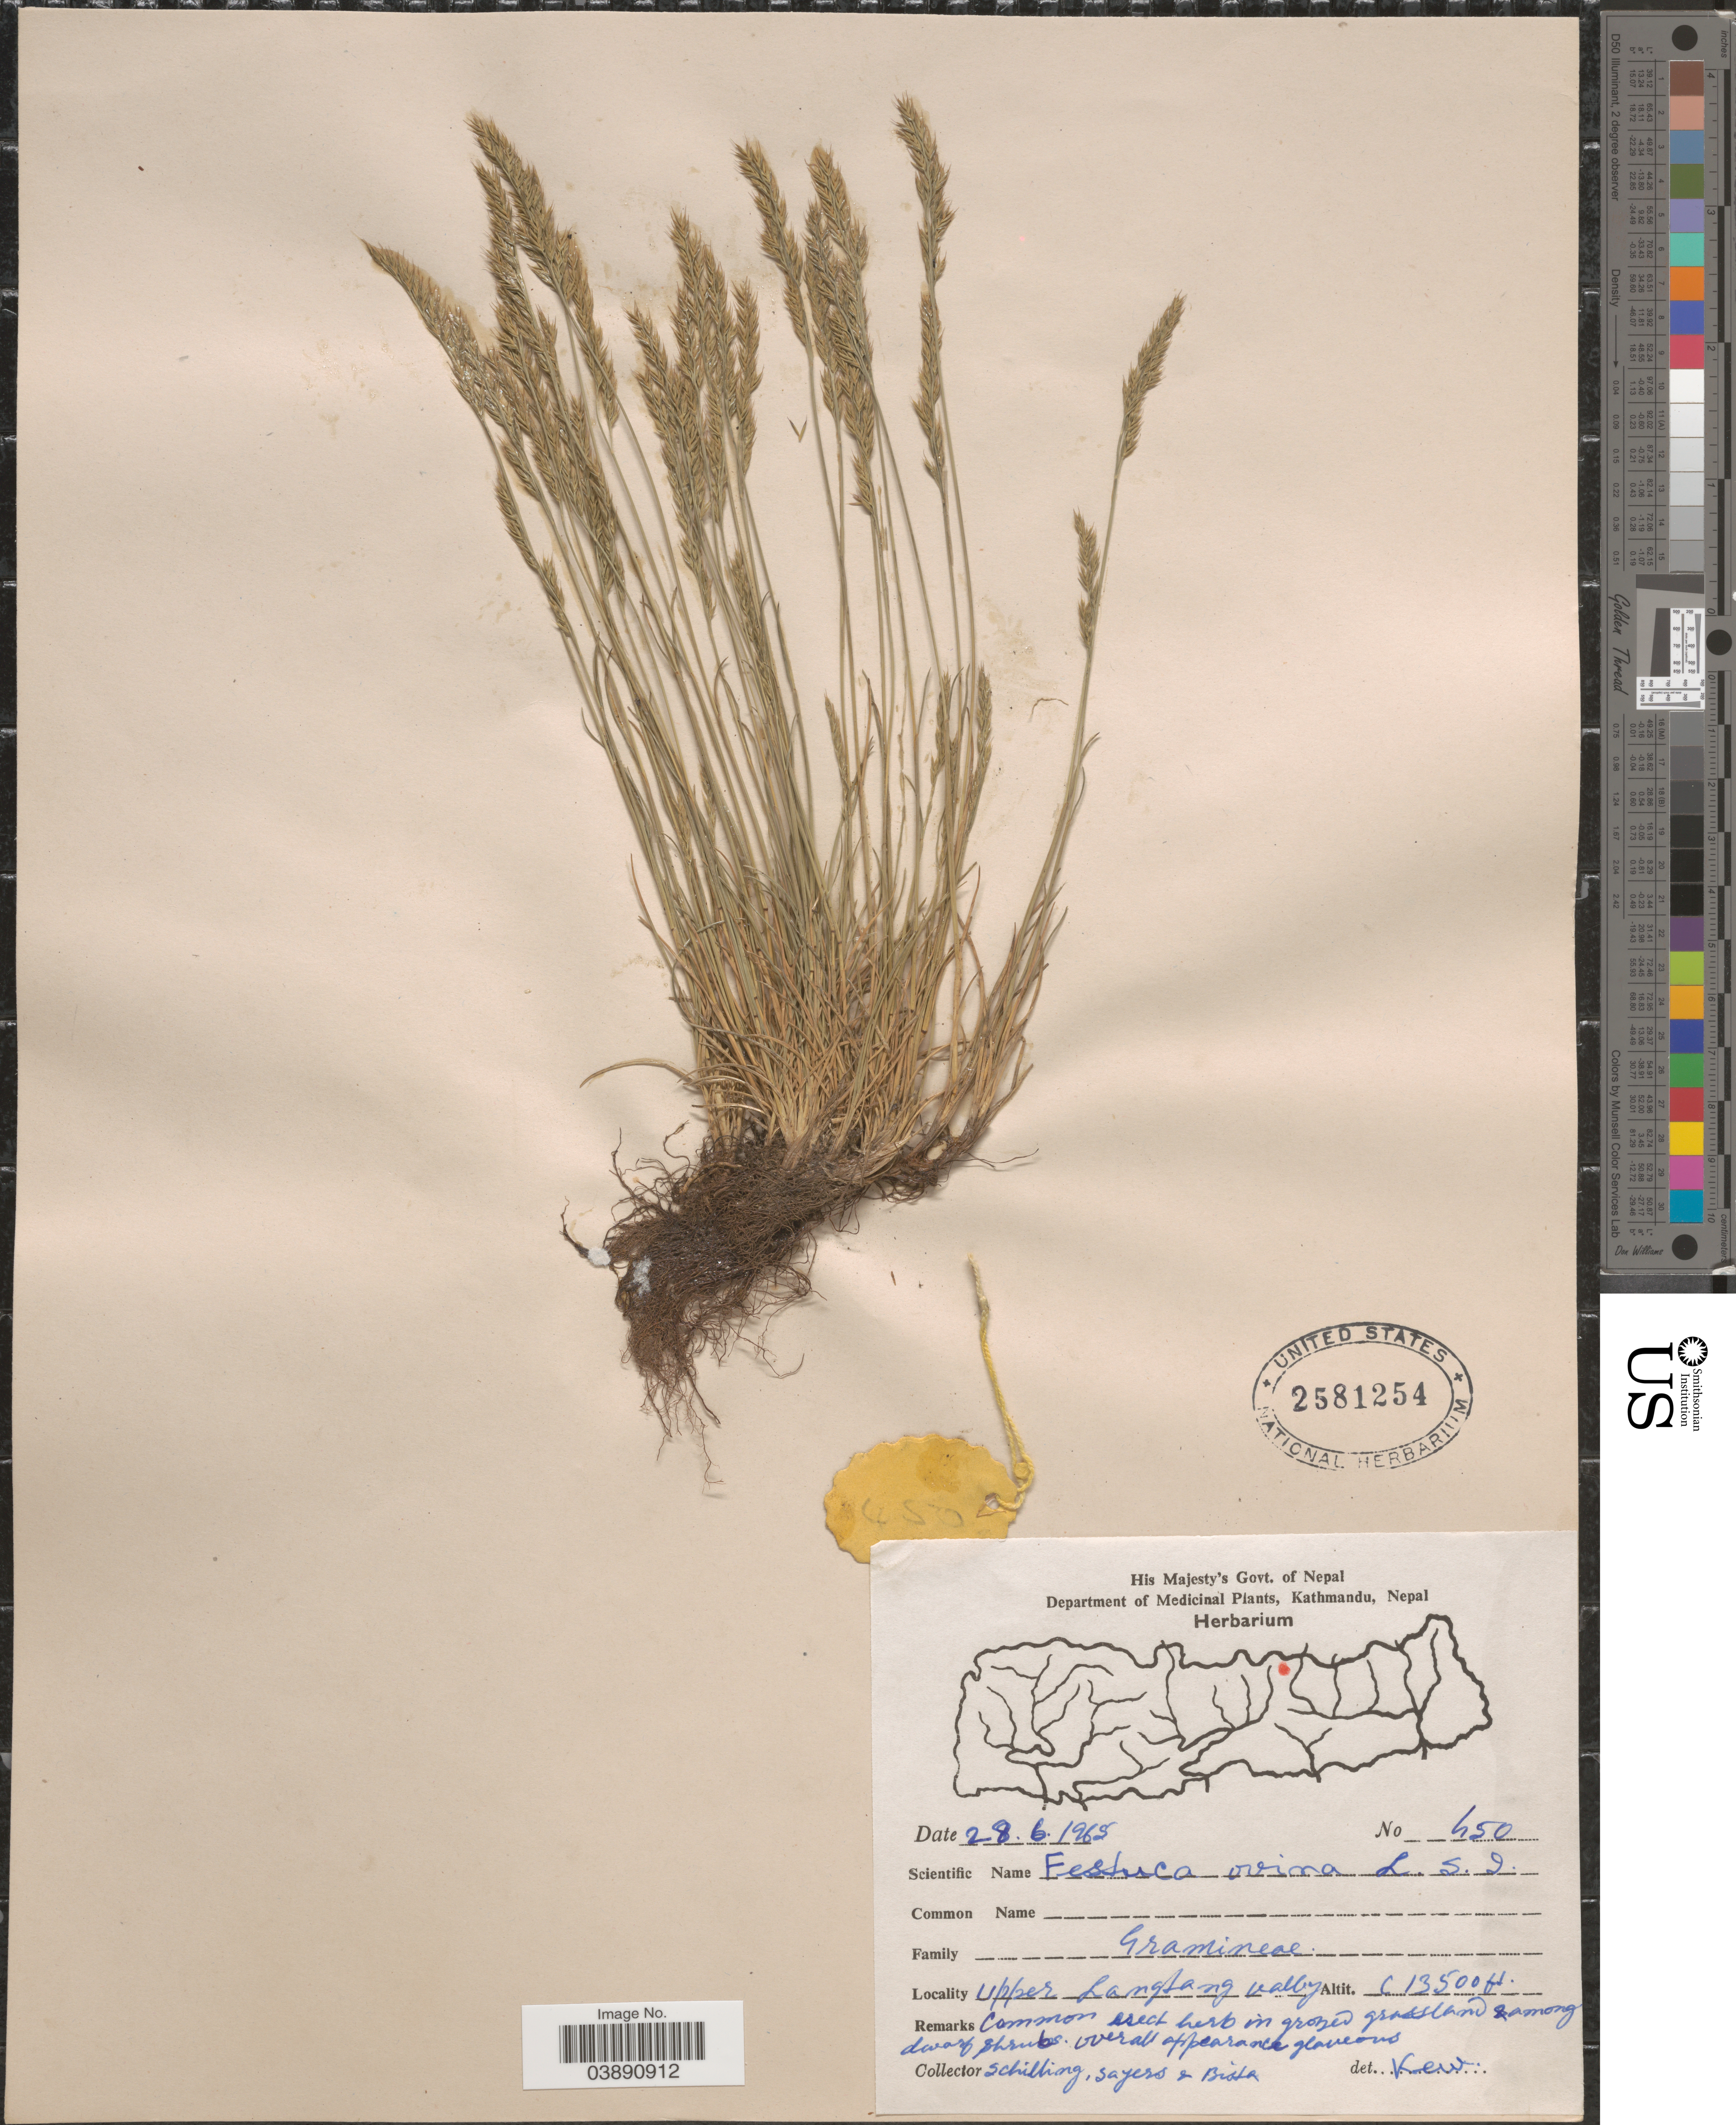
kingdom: Plantae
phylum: Tracheophyta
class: Liliopsida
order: Poales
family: Poaceae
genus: Festuca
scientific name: Festuca ovina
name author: L.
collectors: Schilling, --, -. Sayers & -. Bista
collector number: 450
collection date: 1965-06-28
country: Nepal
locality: Upper Langtang valley.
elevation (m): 4115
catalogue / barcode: US 2581254